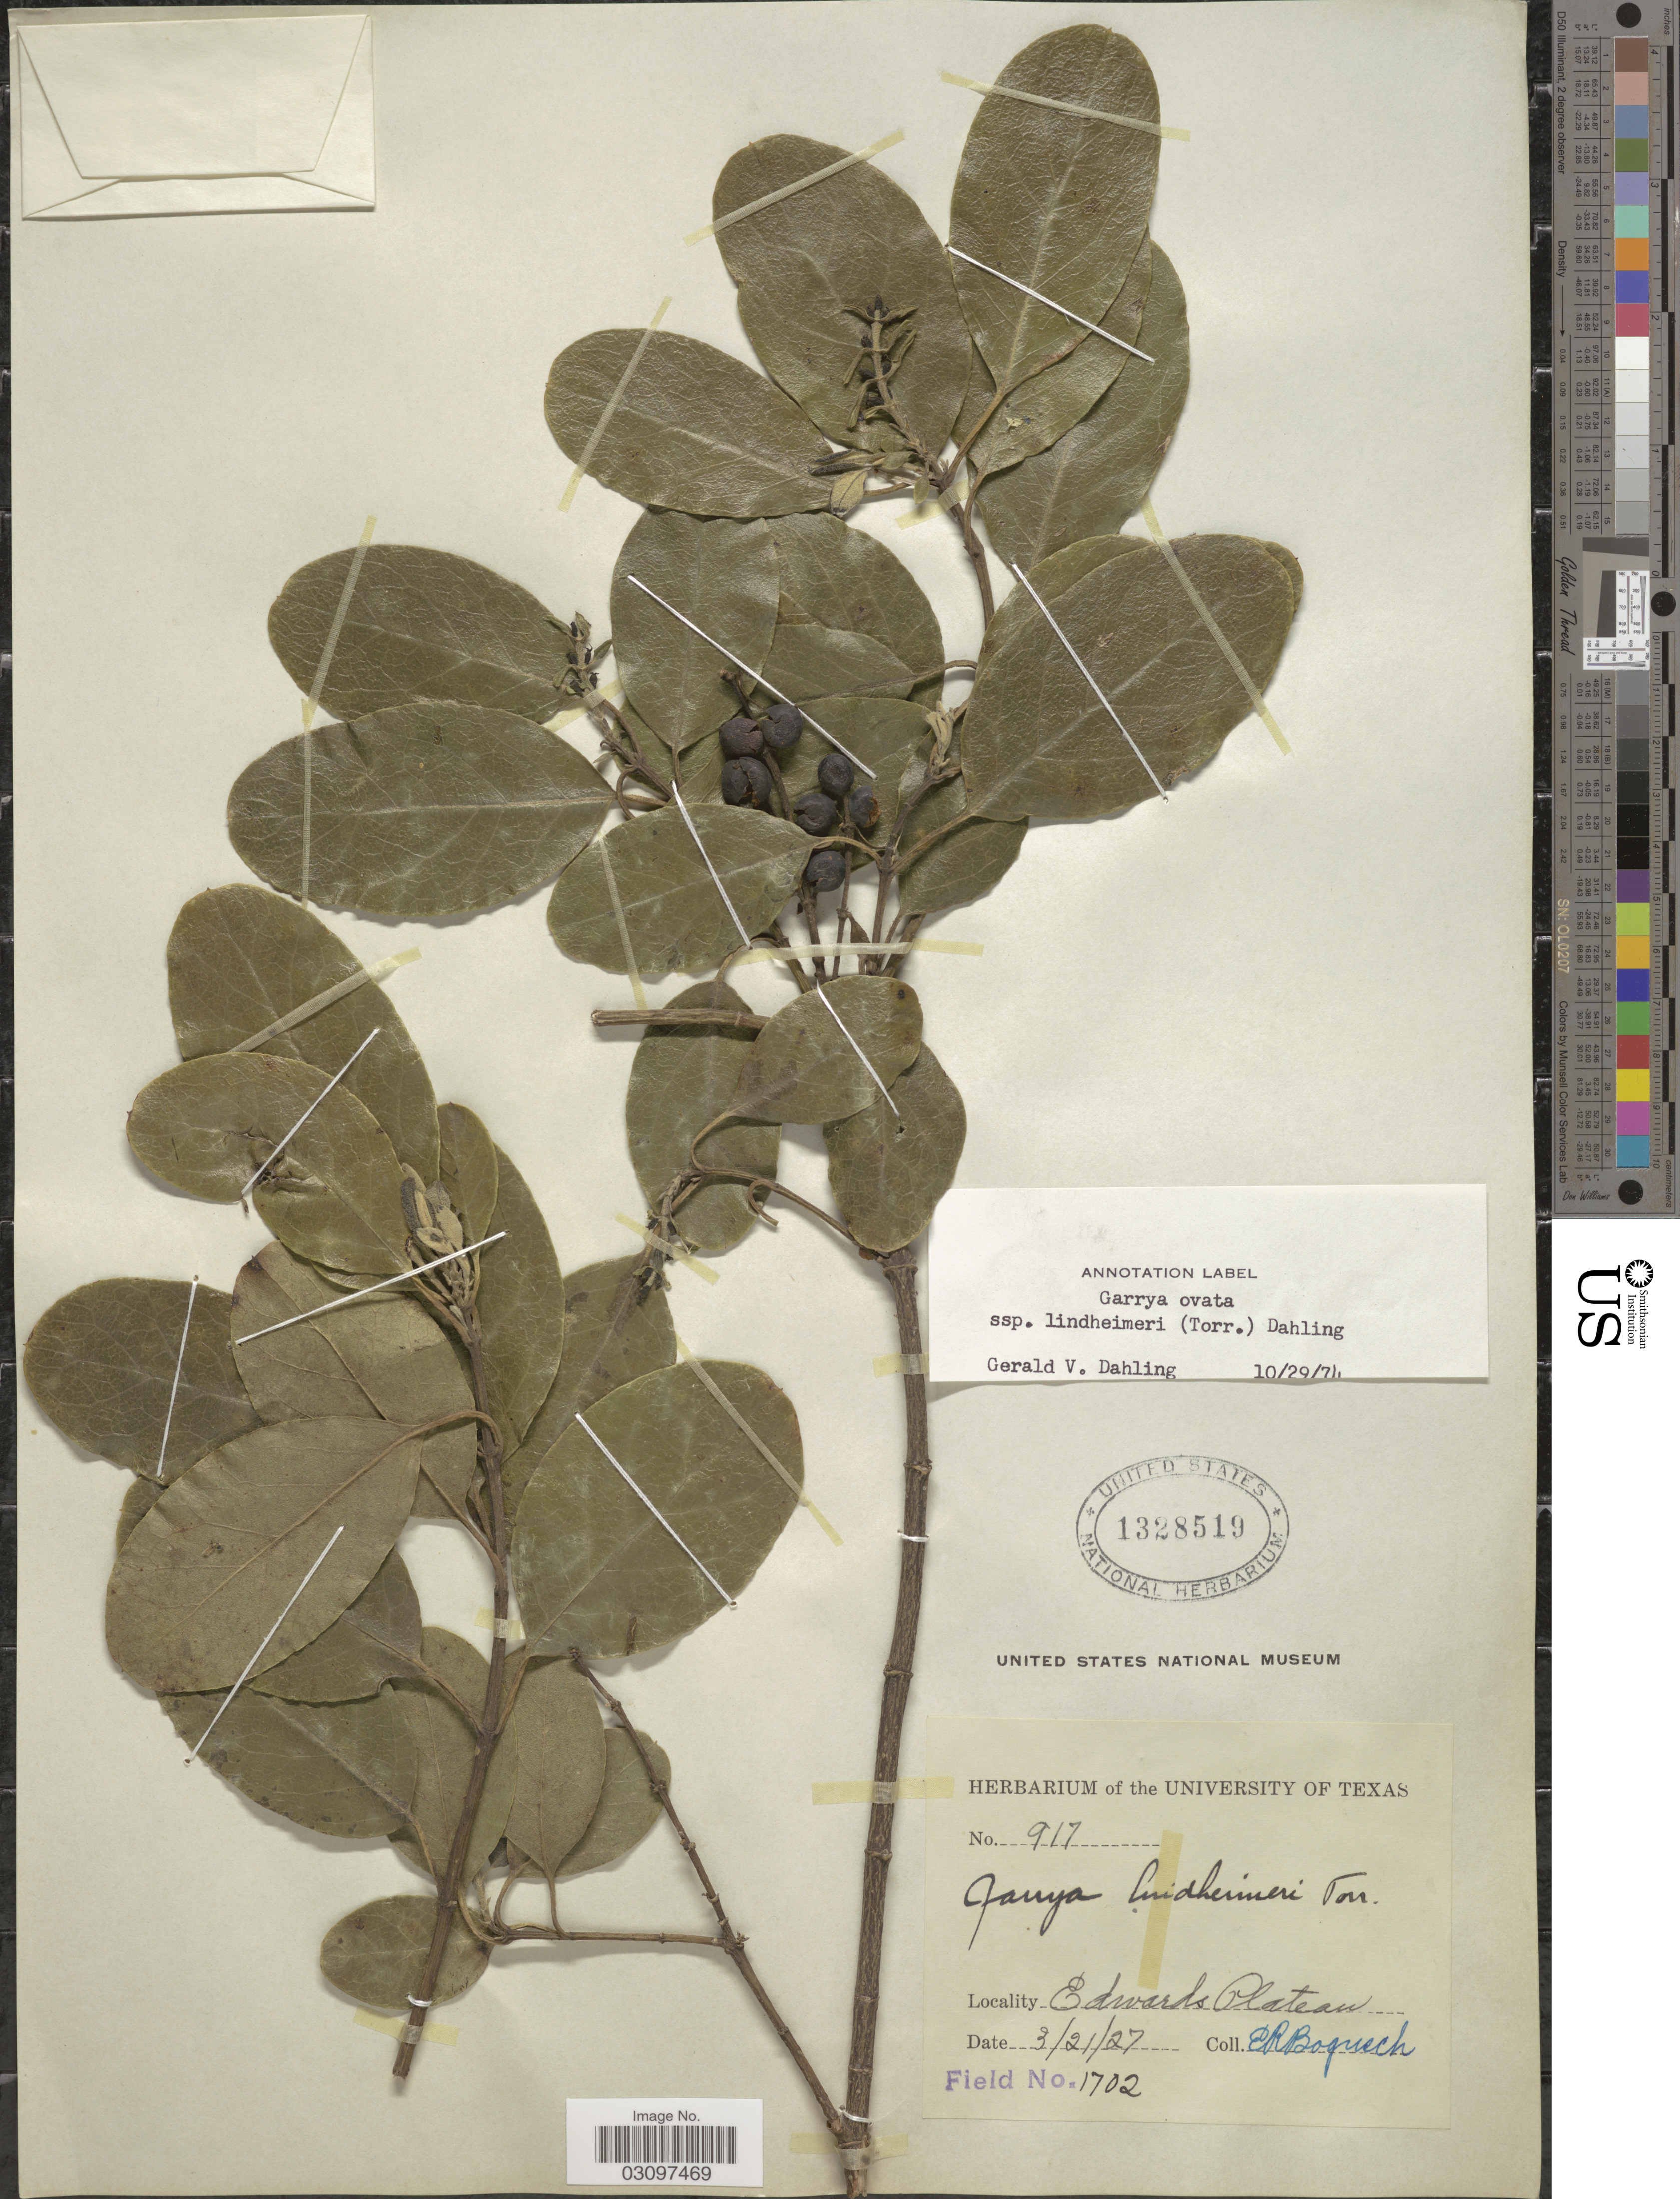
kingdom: Plantae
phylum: Tracheophyta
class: Magnoliopsida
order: Garryales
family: Garryaceae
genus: Garrya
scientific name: Garrya ovata subsp. lindheimeri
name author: (Torr.) Dahling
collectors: E. Boqusch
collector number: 917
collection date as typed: Transcribed d/m/y: 21/3/27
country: United States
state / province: Texas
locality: Edwards Plateau.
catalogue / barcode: US 1328519